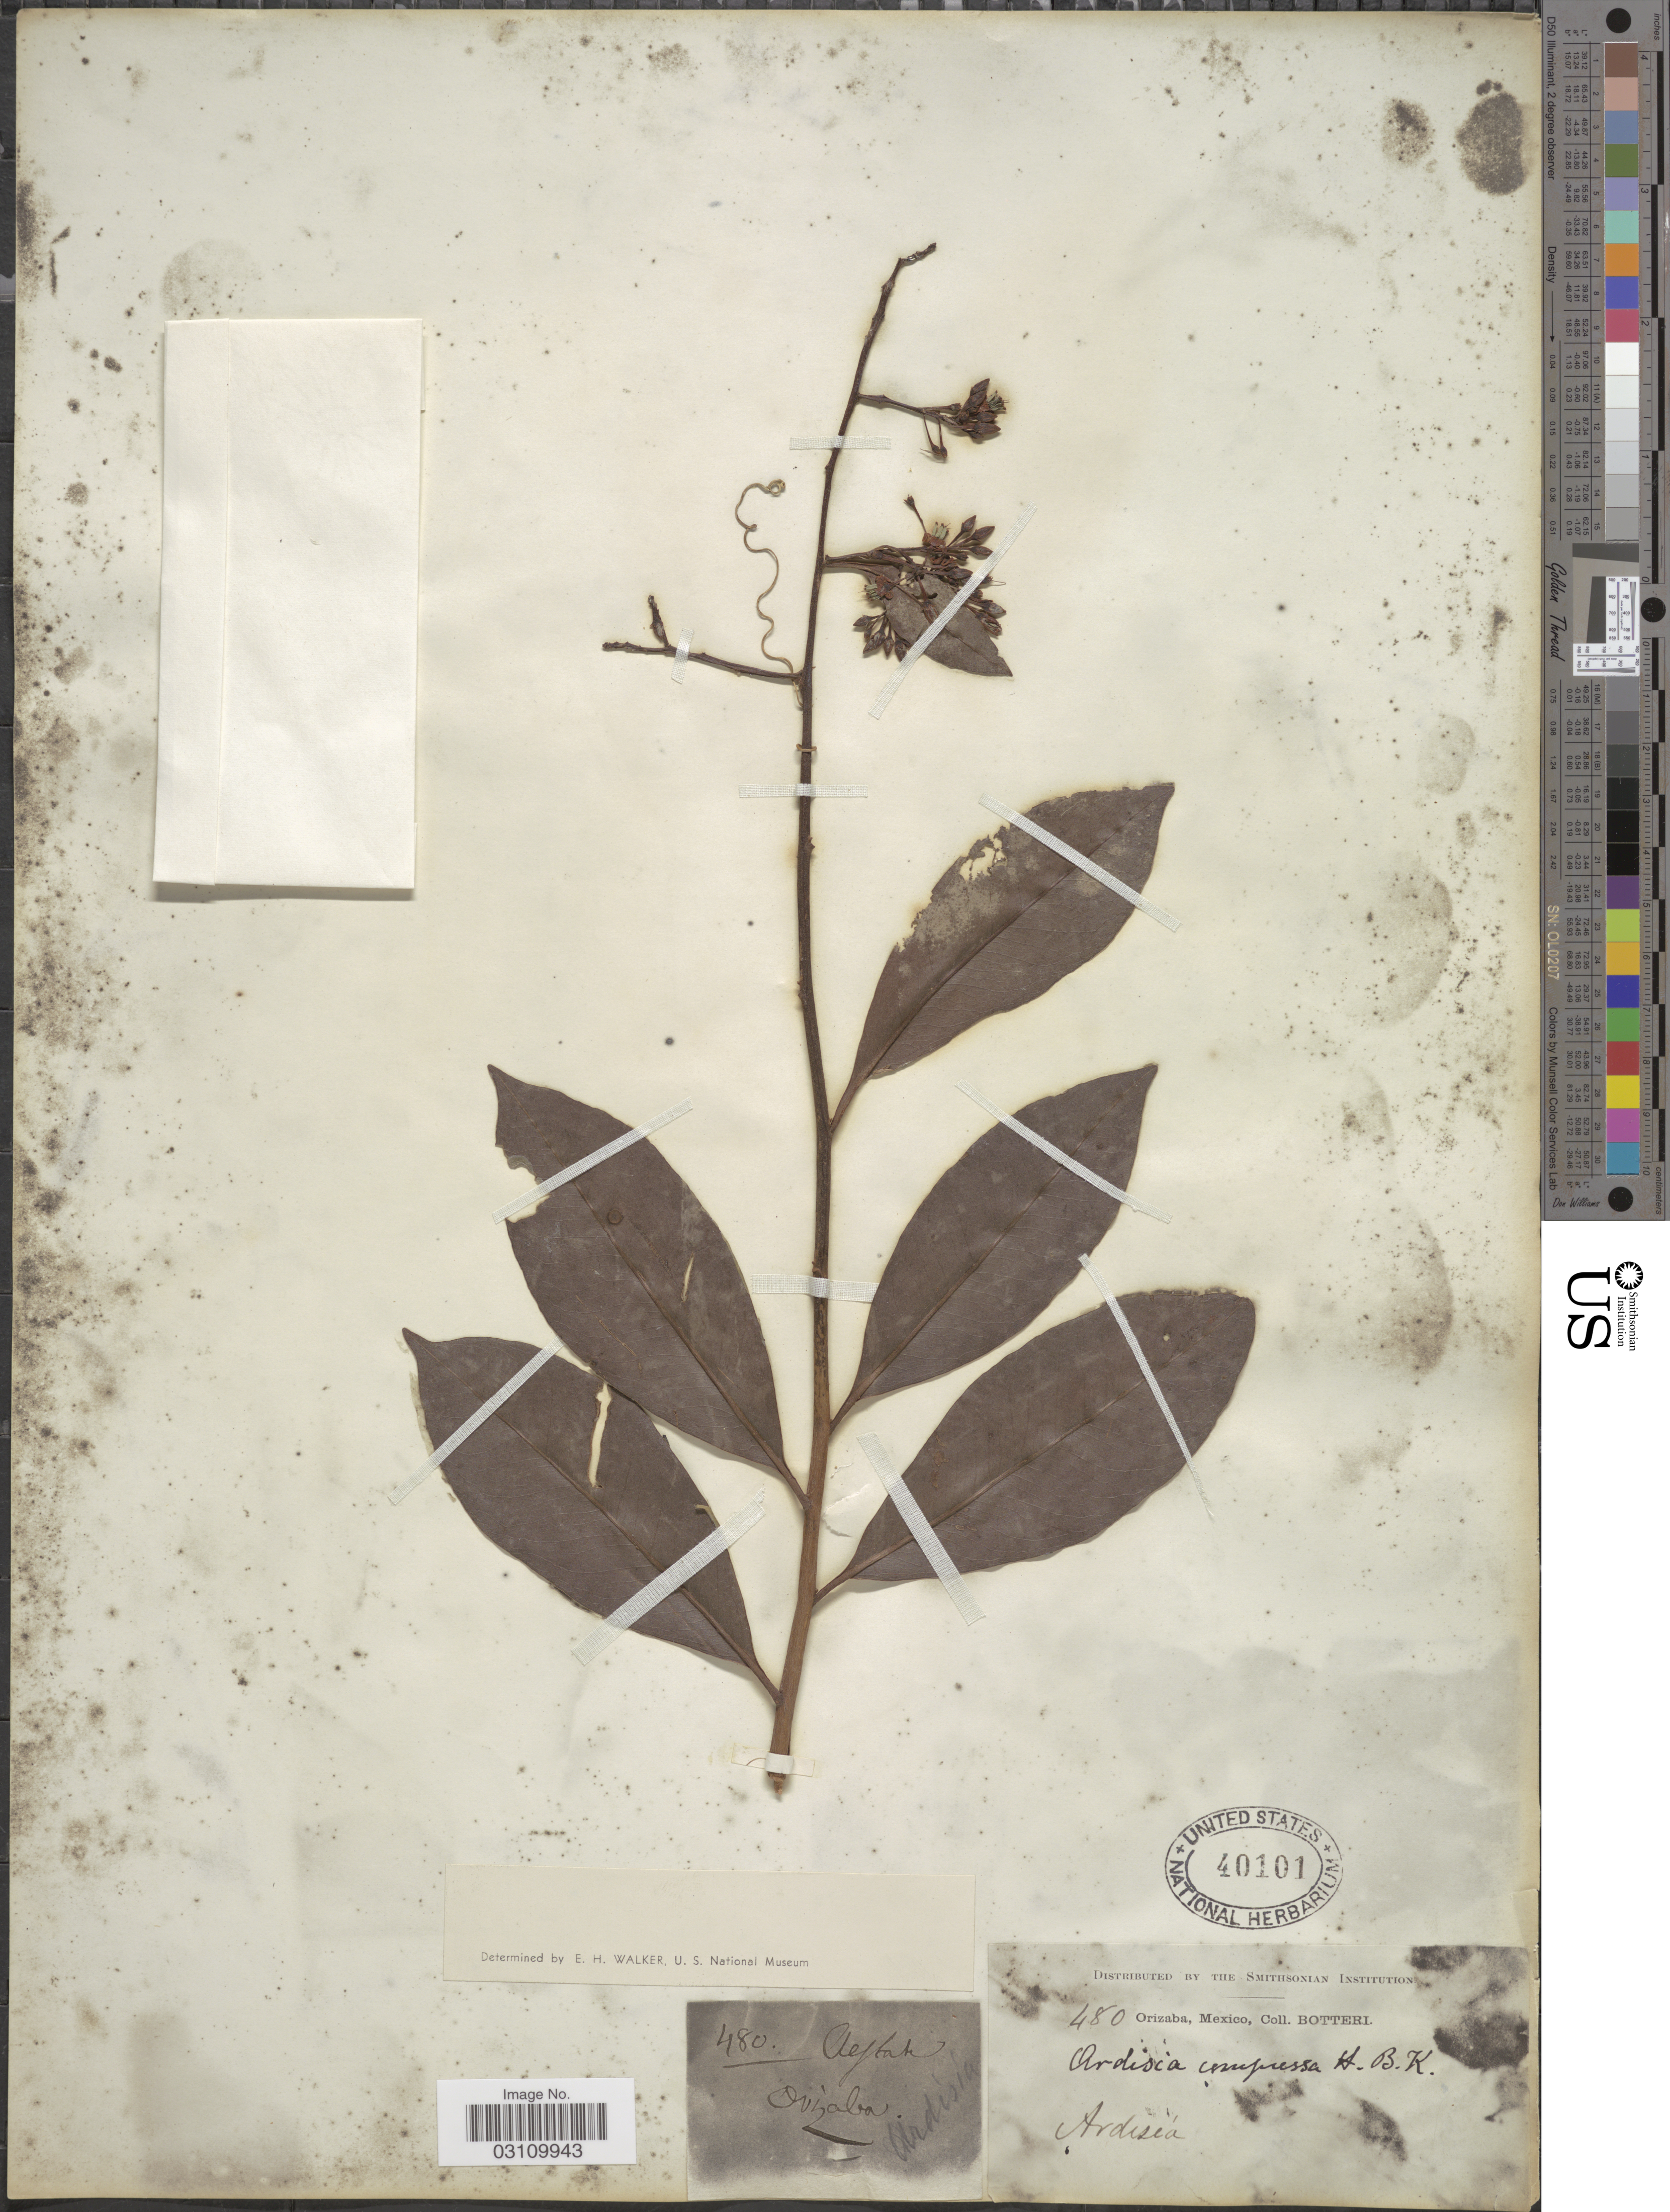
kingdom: Plantae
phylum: Tracheophyta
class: Magnoliopsida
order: Ericales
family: Primulaceae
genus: Ardisia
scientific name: Ardisia compressa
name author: Kunth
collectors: -. Botteri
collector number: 480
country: Mexico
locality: Orizaba.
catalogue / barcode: US 40101